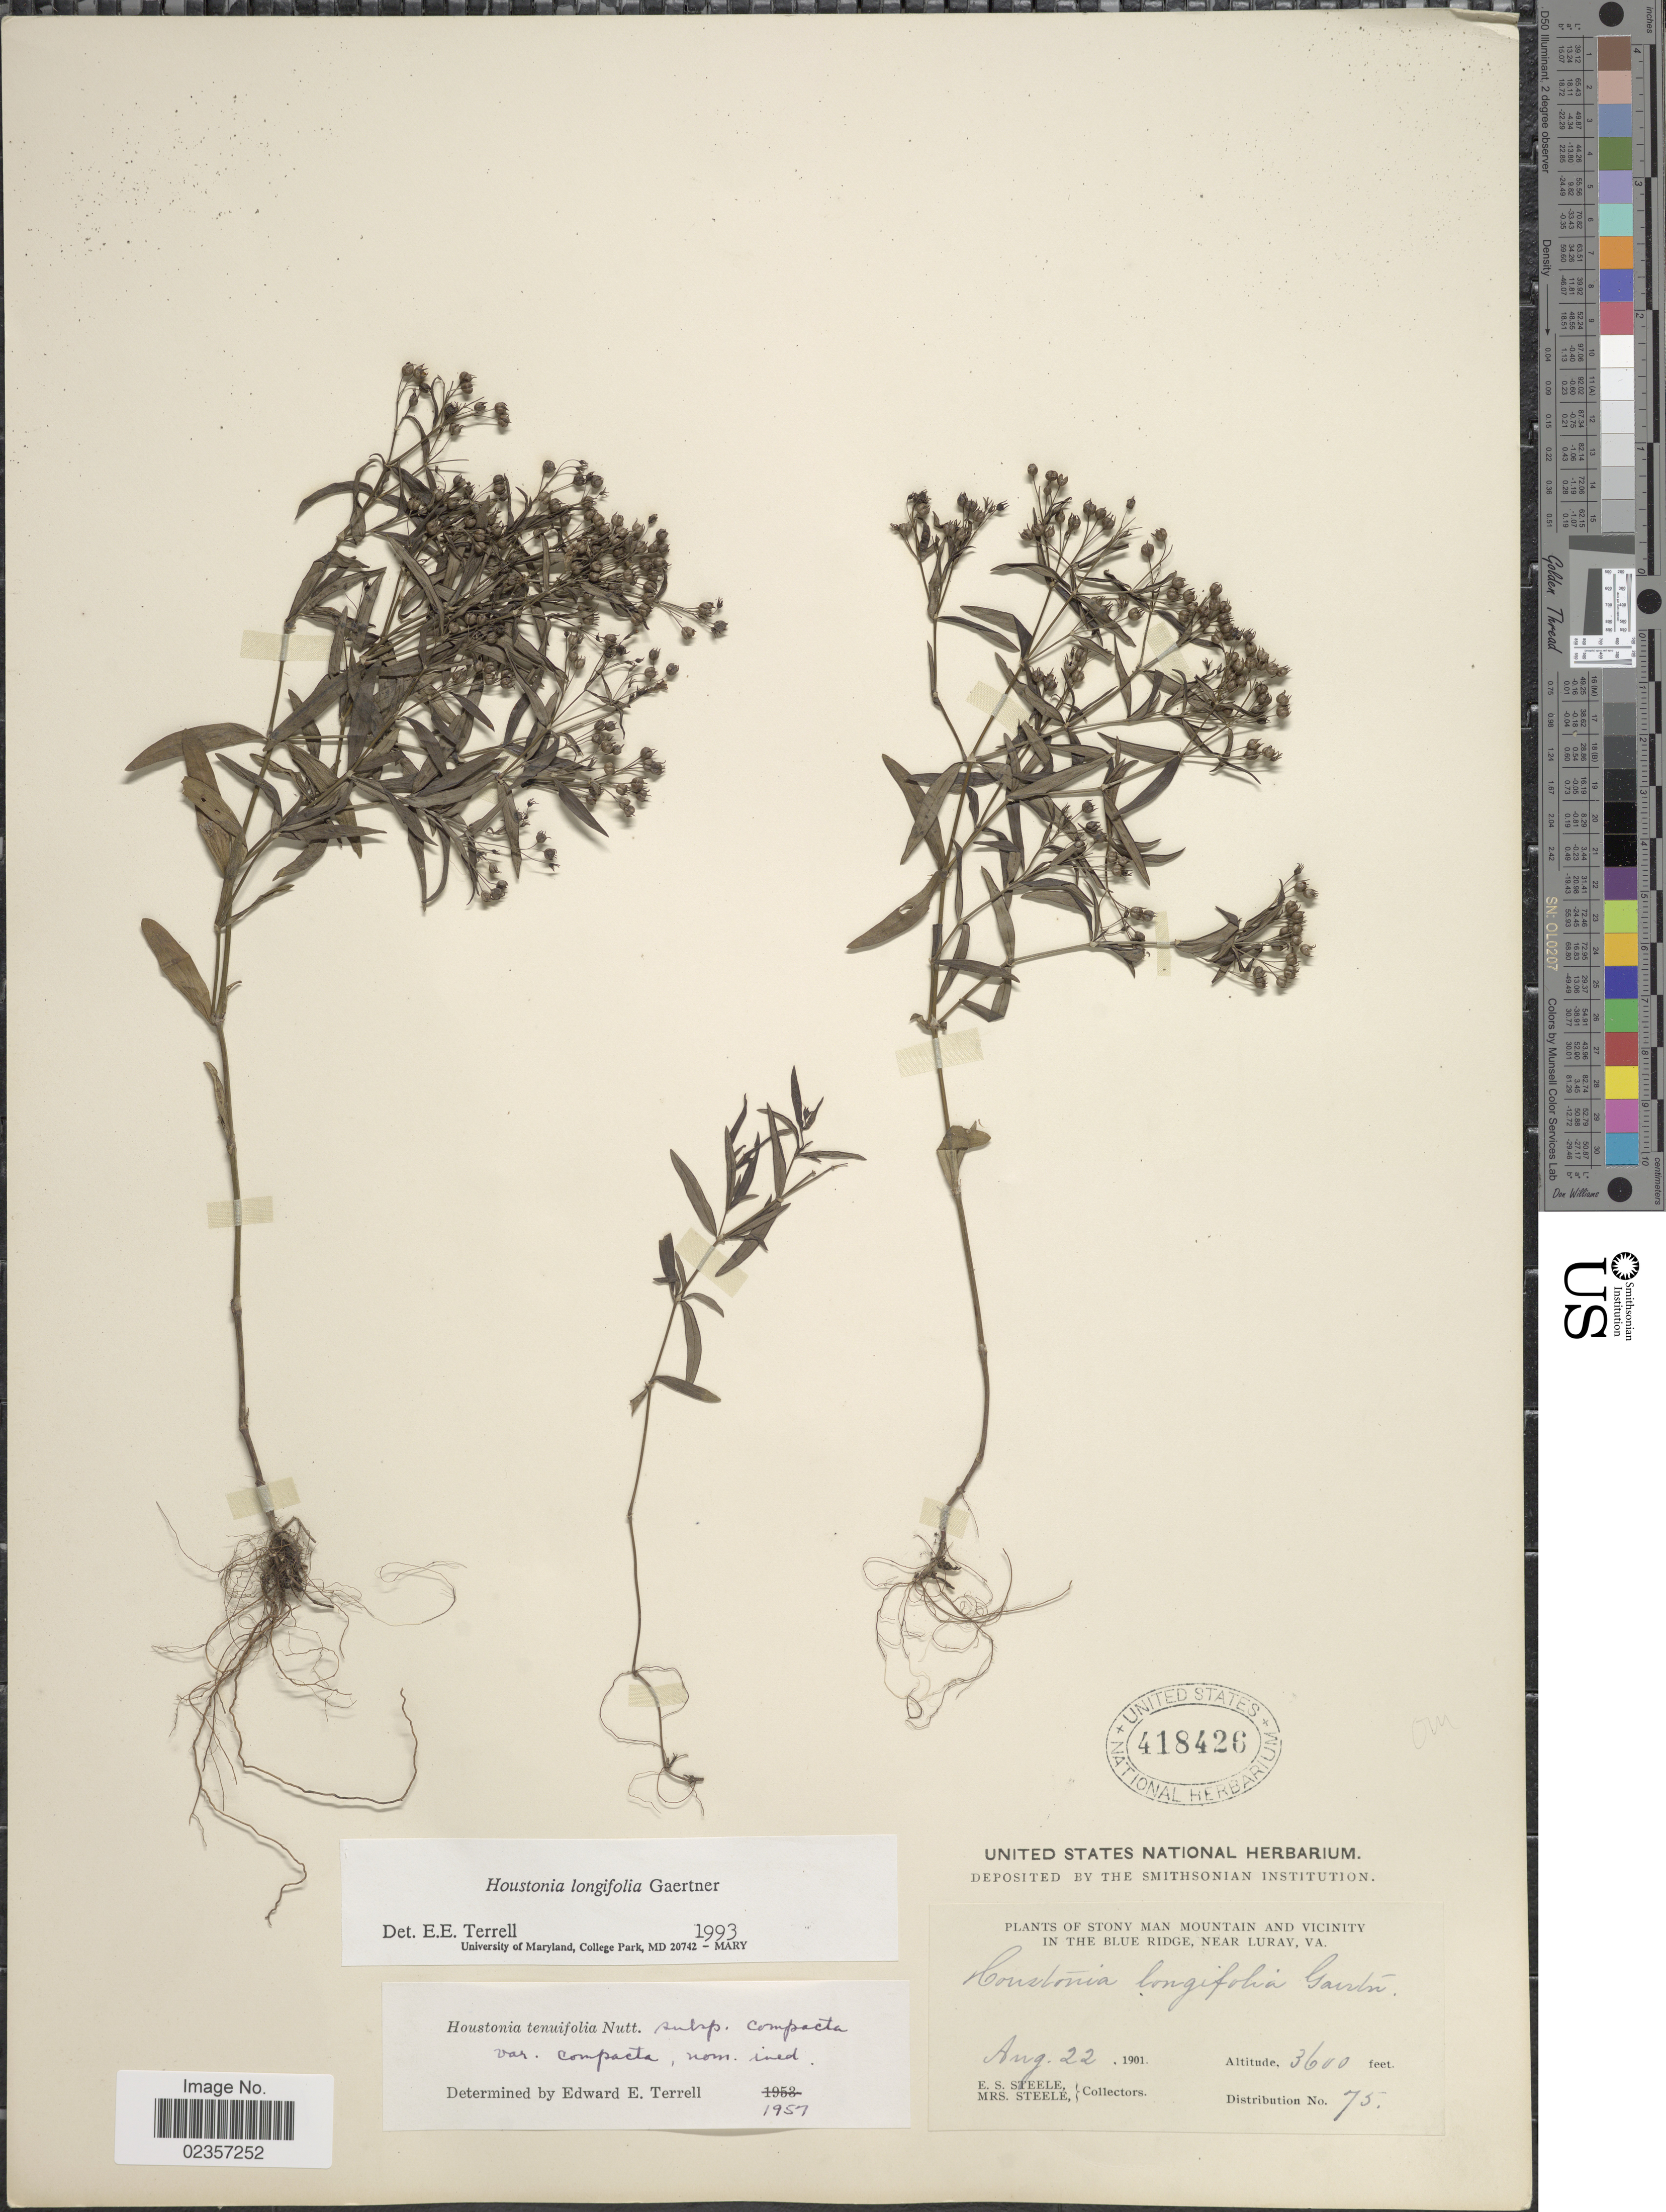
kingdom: Plantae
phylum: Tracheophyta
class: Magnoliopsida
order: Gentianales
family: Rubiaceae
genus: Houstonia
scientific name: Houstonia longifolia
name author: Gaertn.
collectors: E. Steele & Mrs. E. S. Steele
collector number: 75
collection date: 1901-08-22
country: United States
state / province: Virginia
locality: Stony Man Mountain and vicinity in the Blue Ridge, near Luray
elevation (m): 1097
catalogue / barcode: US 418426